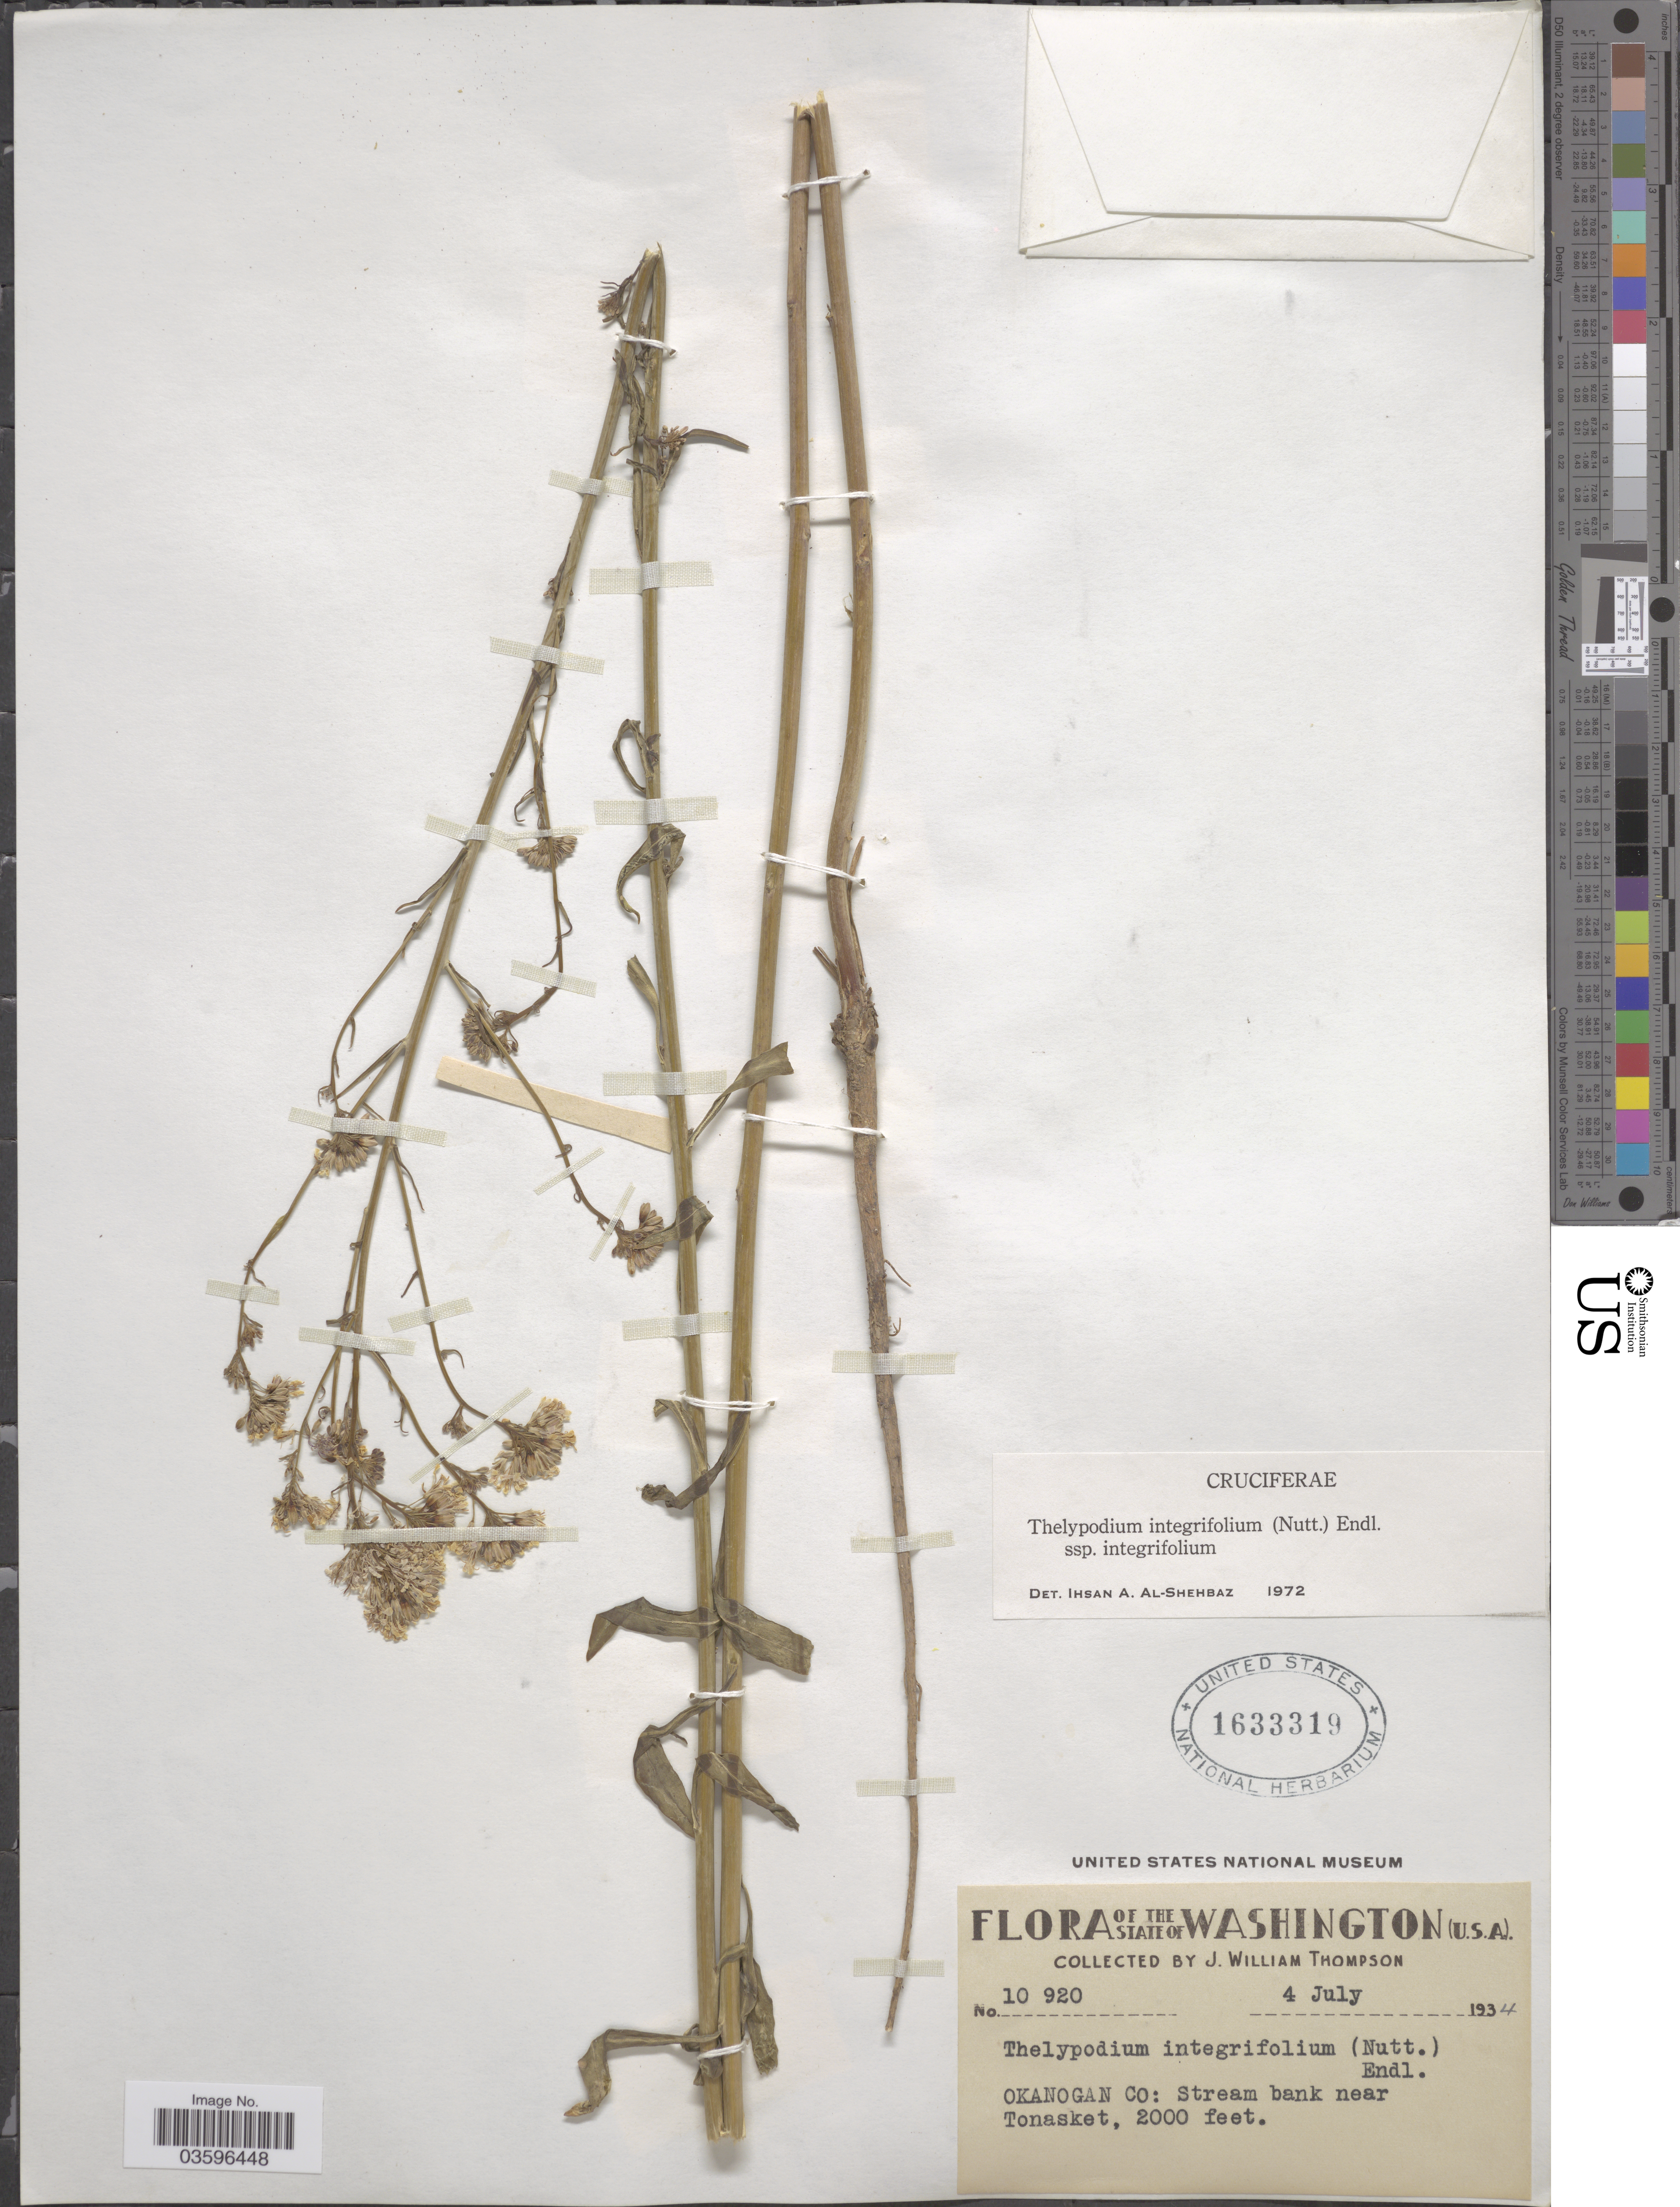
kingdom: Plantae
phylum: Tracheophyta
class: Magnoliopsida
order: Brassicales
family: Brassicaceae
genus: Thelypodium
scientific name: Thelypodium integrifolium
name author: (Nutt.) Endl.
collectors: J. W. Thompson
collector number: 10920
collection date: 1934-07-04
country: United States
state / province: Washington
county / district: Okanogan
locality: Okanogan Co: Stream bank near Tonasket.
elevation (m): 610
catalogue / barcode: US 1633319